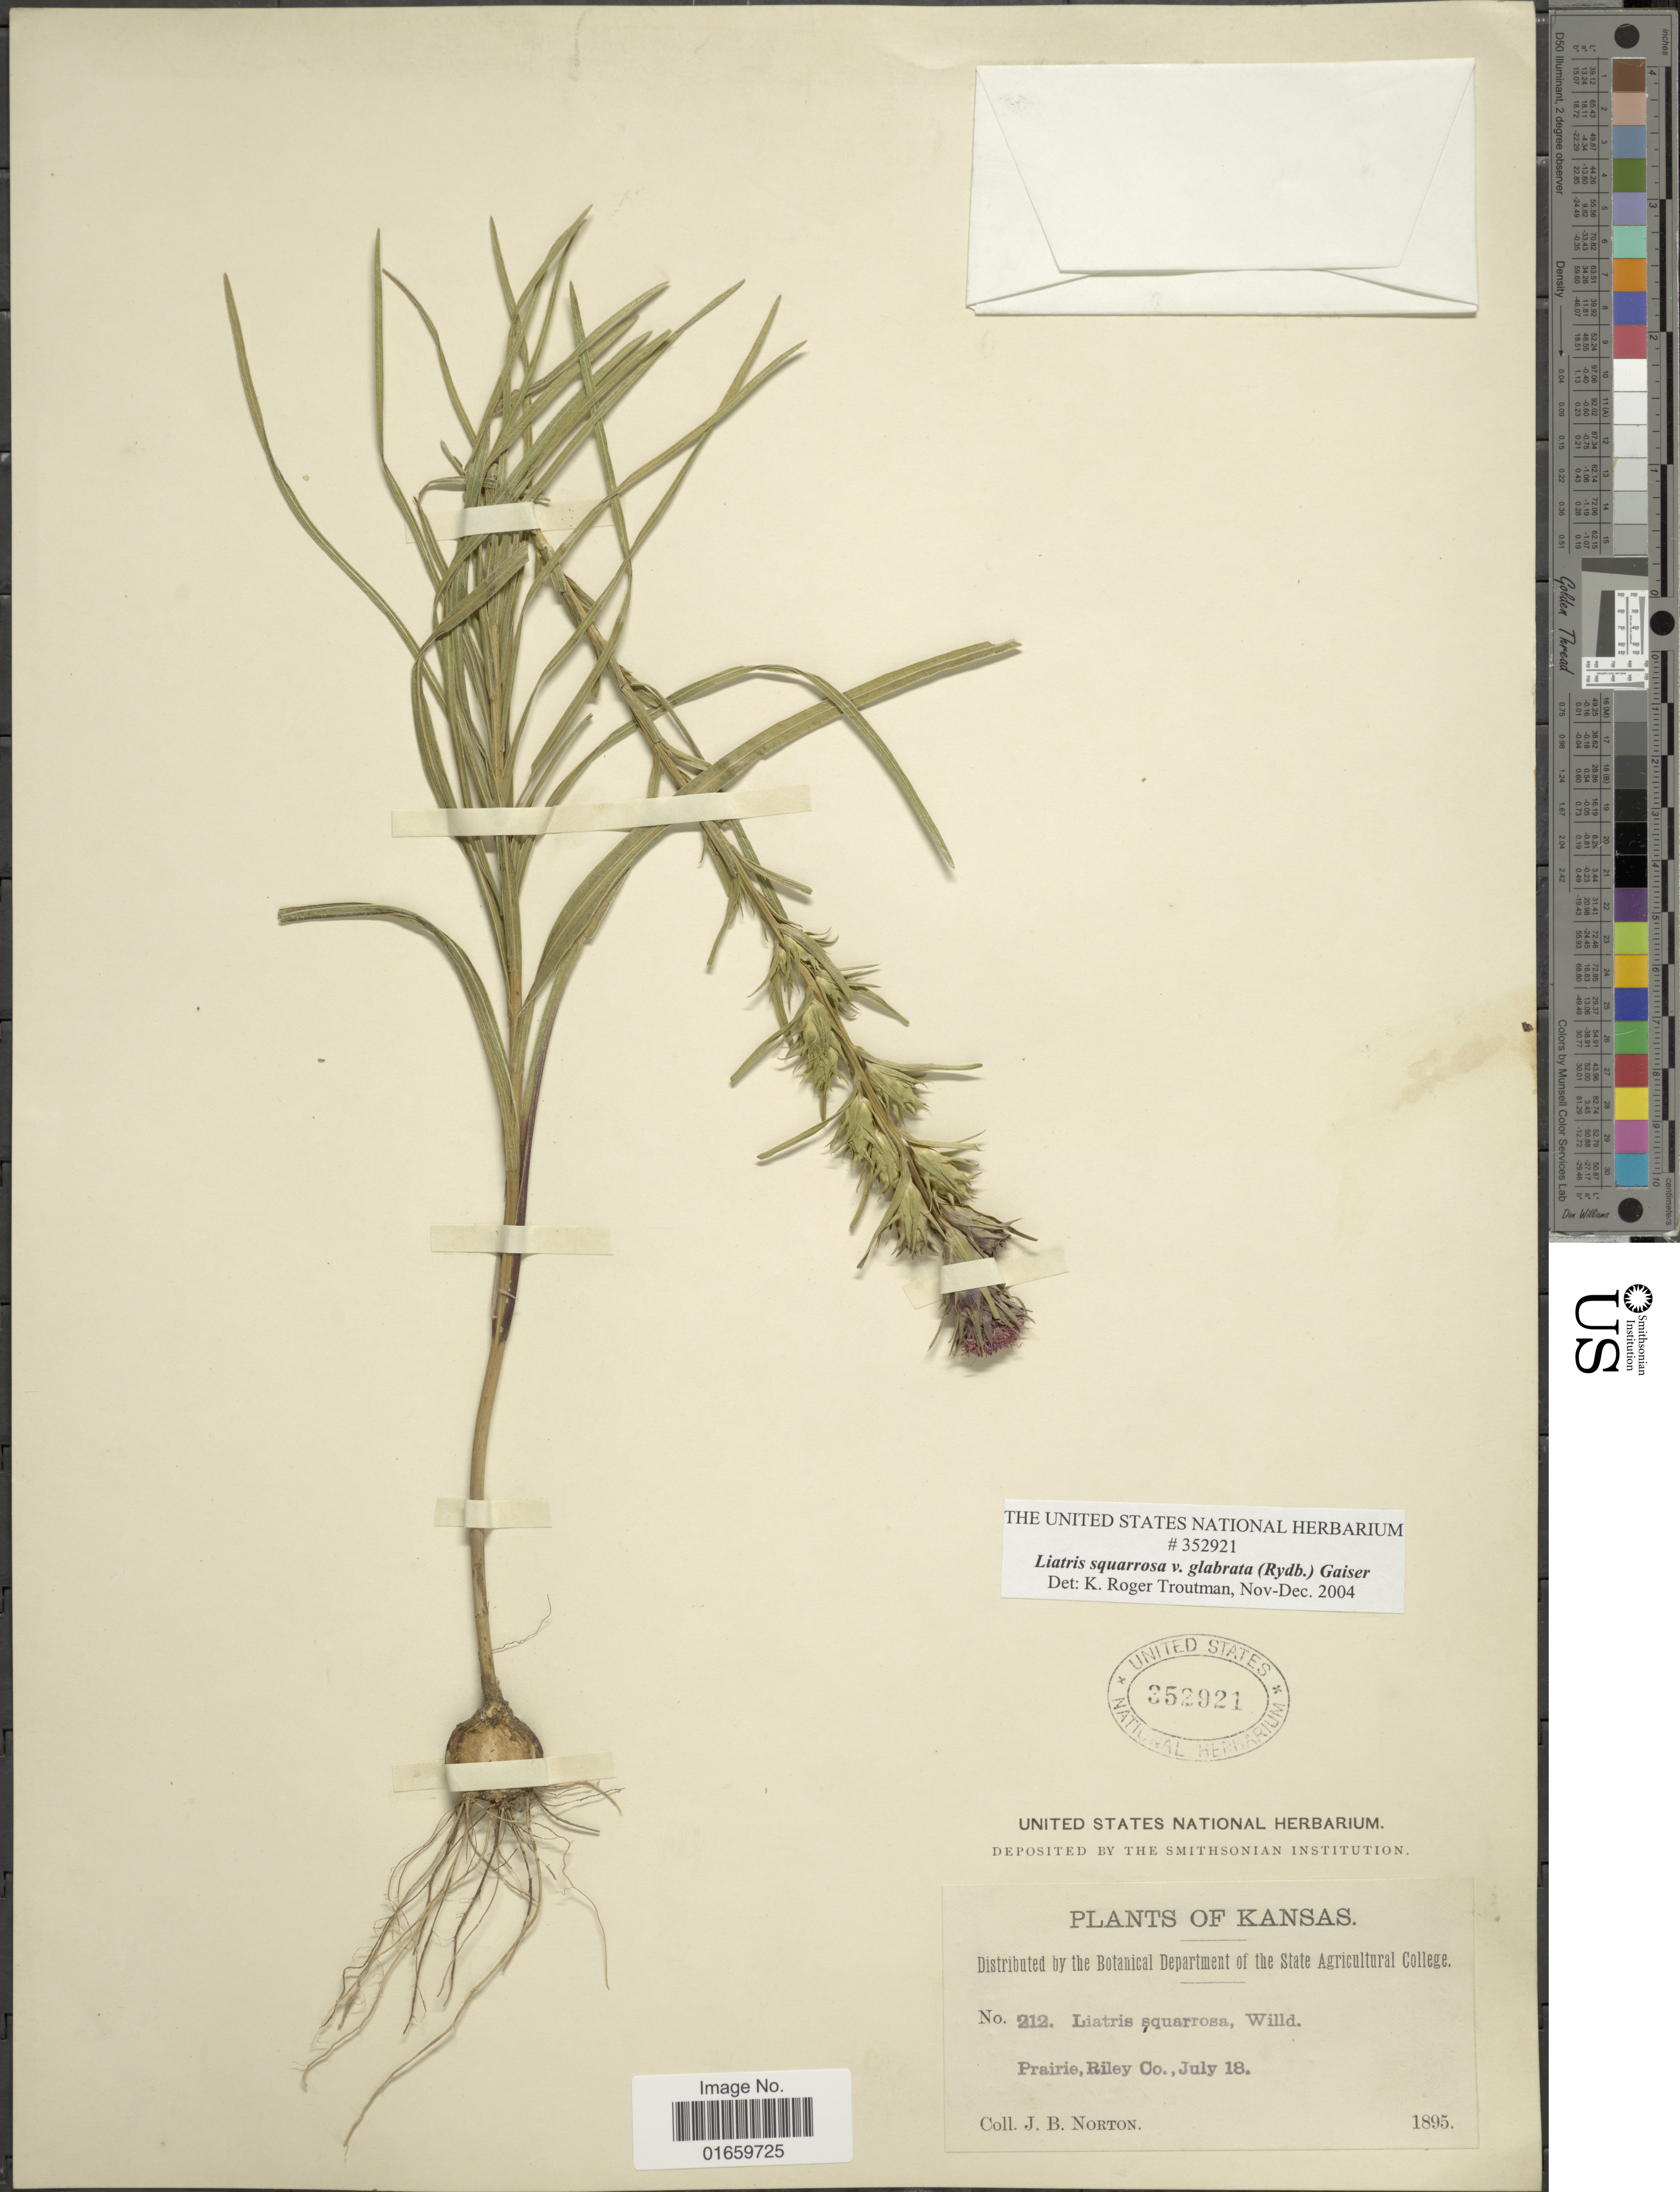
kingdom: Plantae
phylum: Tracheophyta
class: Magnoliopsida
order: Asterales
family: Asteraceae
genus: Liatris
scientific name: Liatris squarrosa var. glabrata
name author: (Rydb.) Gaiser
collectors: J. B. Norton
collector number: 212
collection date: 1895-07-18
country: United States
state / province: Kansas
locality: Riley Co.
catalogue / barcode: US 352921